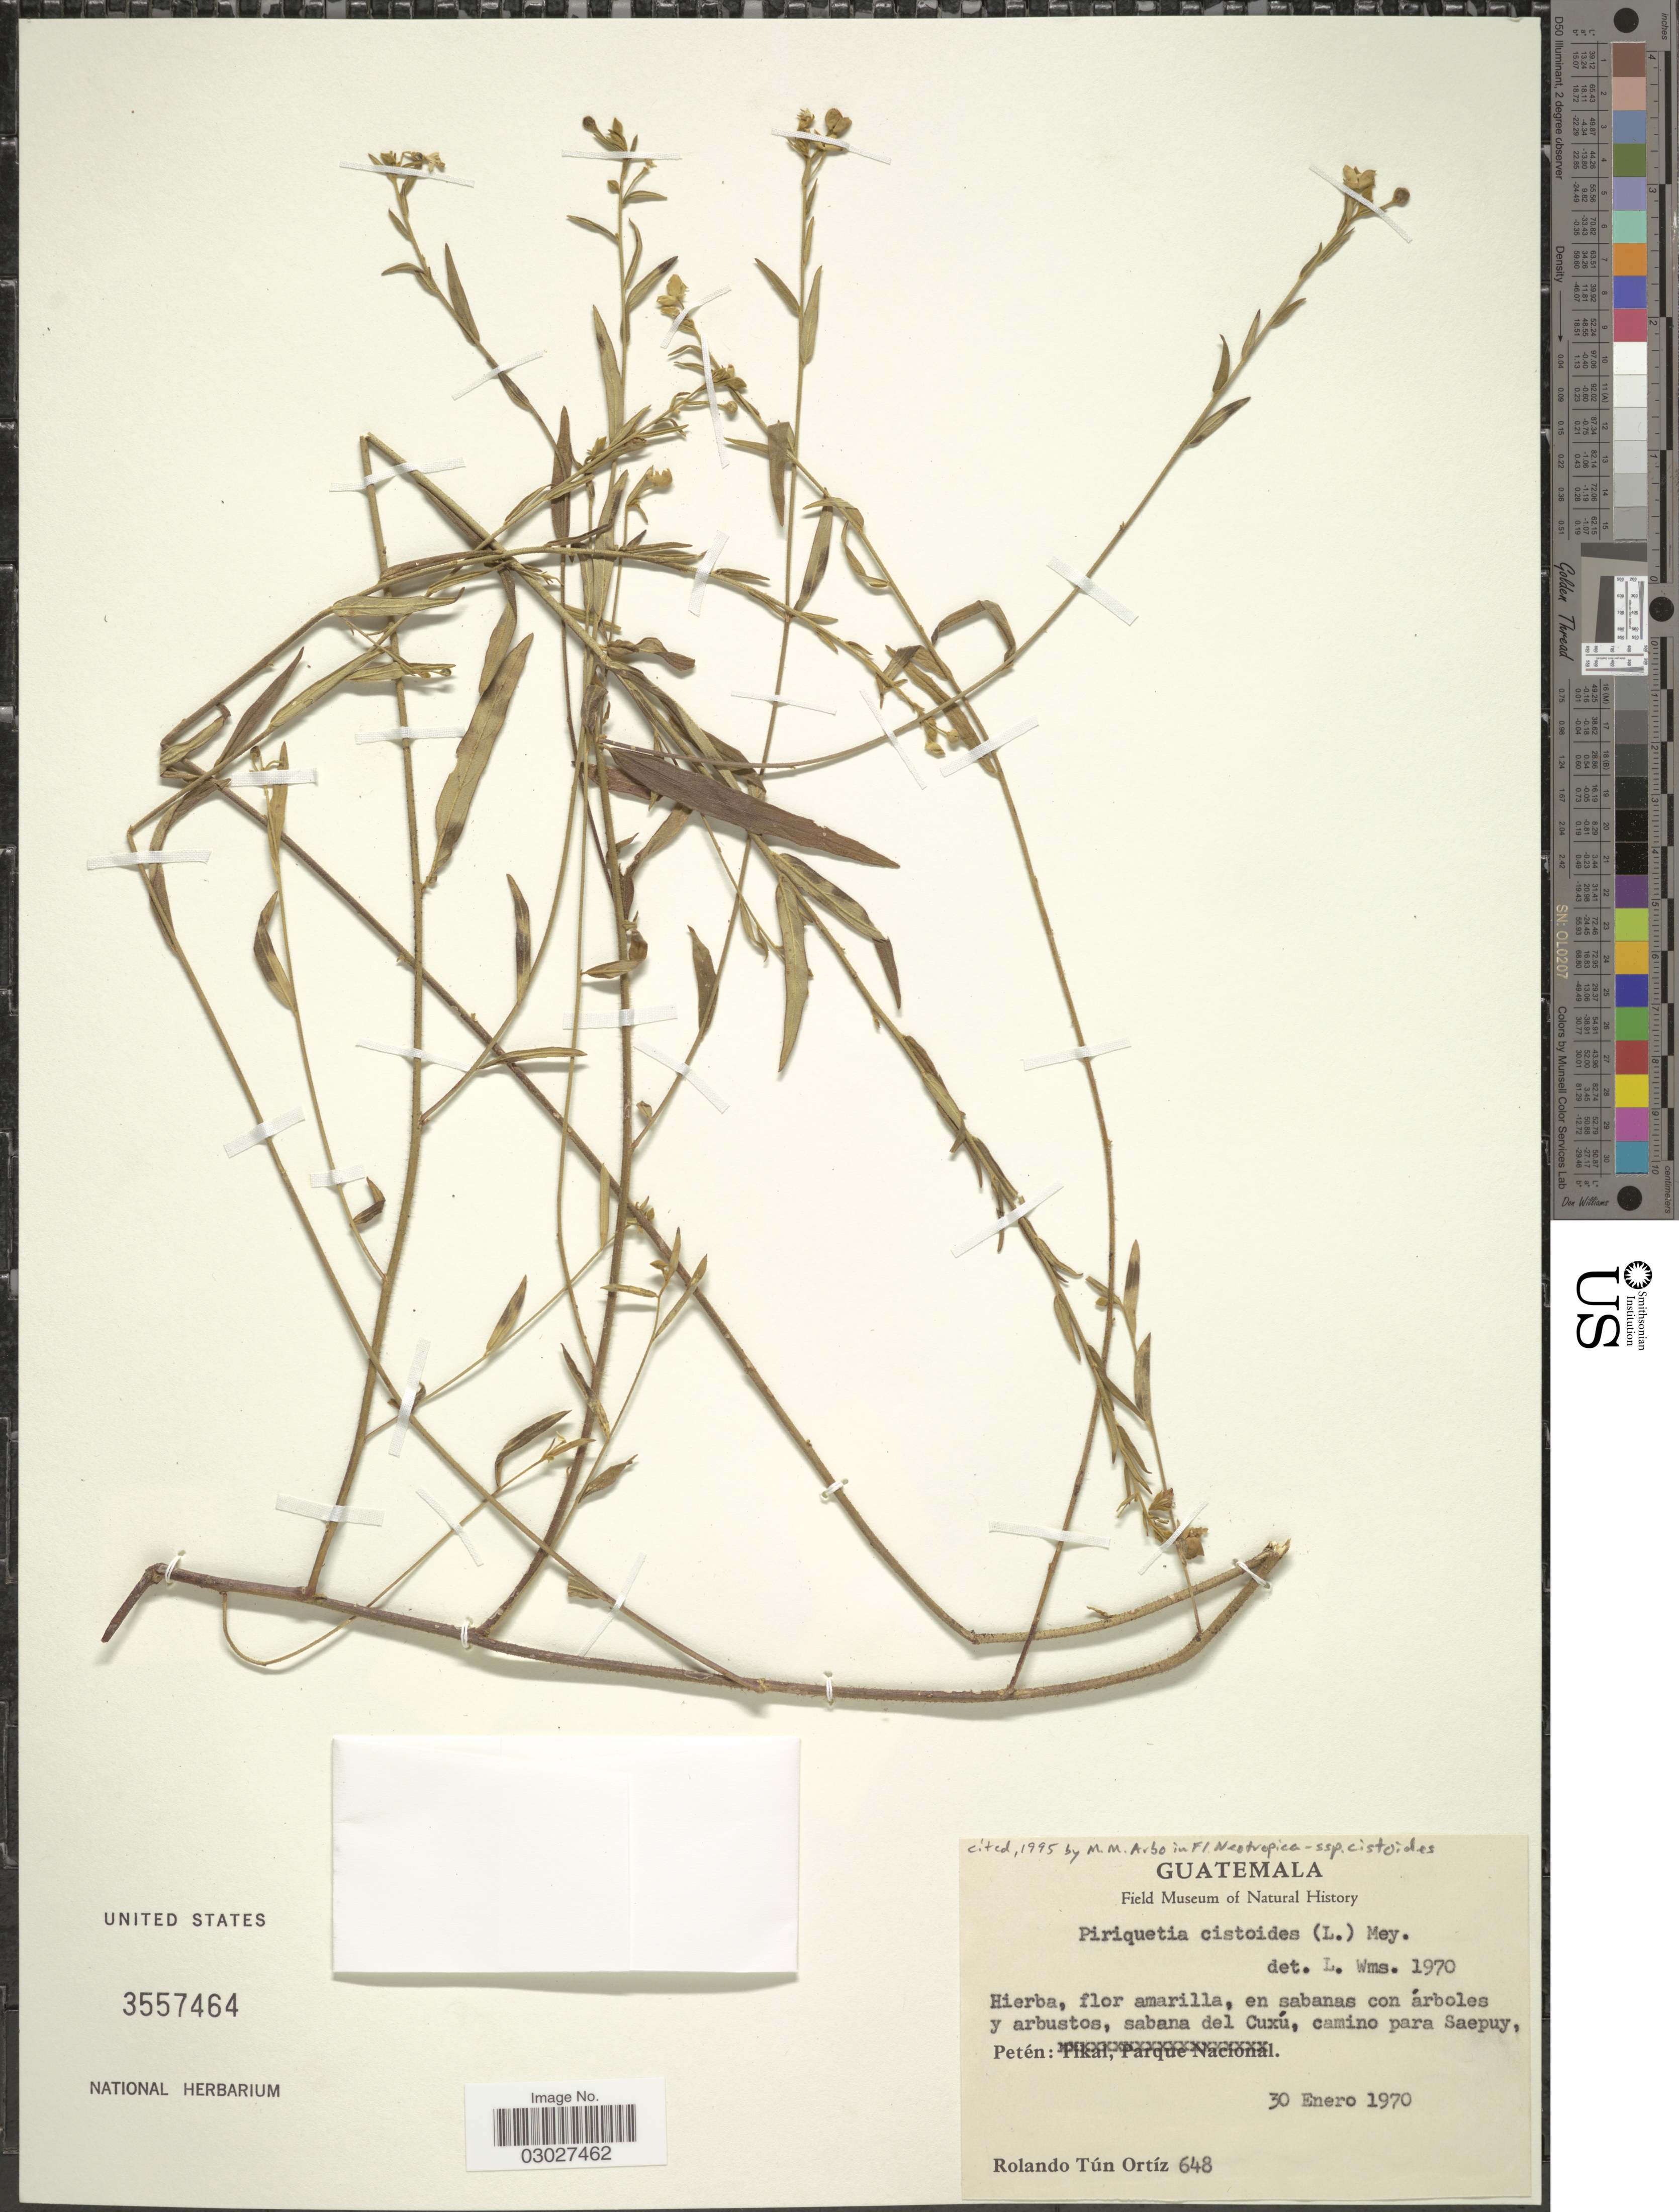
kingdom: Plantae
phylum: Tracheophyta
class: Magnoliopsida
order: Malpighiales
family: Turneraceae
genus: Piriqueta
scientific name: Piriqueta cistoides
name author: (L.) Griseb.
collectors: R. T. Ortíz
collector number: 648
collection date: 1970-01-30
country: Guatemala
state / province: El Petén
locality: Sabana del Cuxú, camino para Saepuy, Petén.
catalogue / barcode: US 3557464